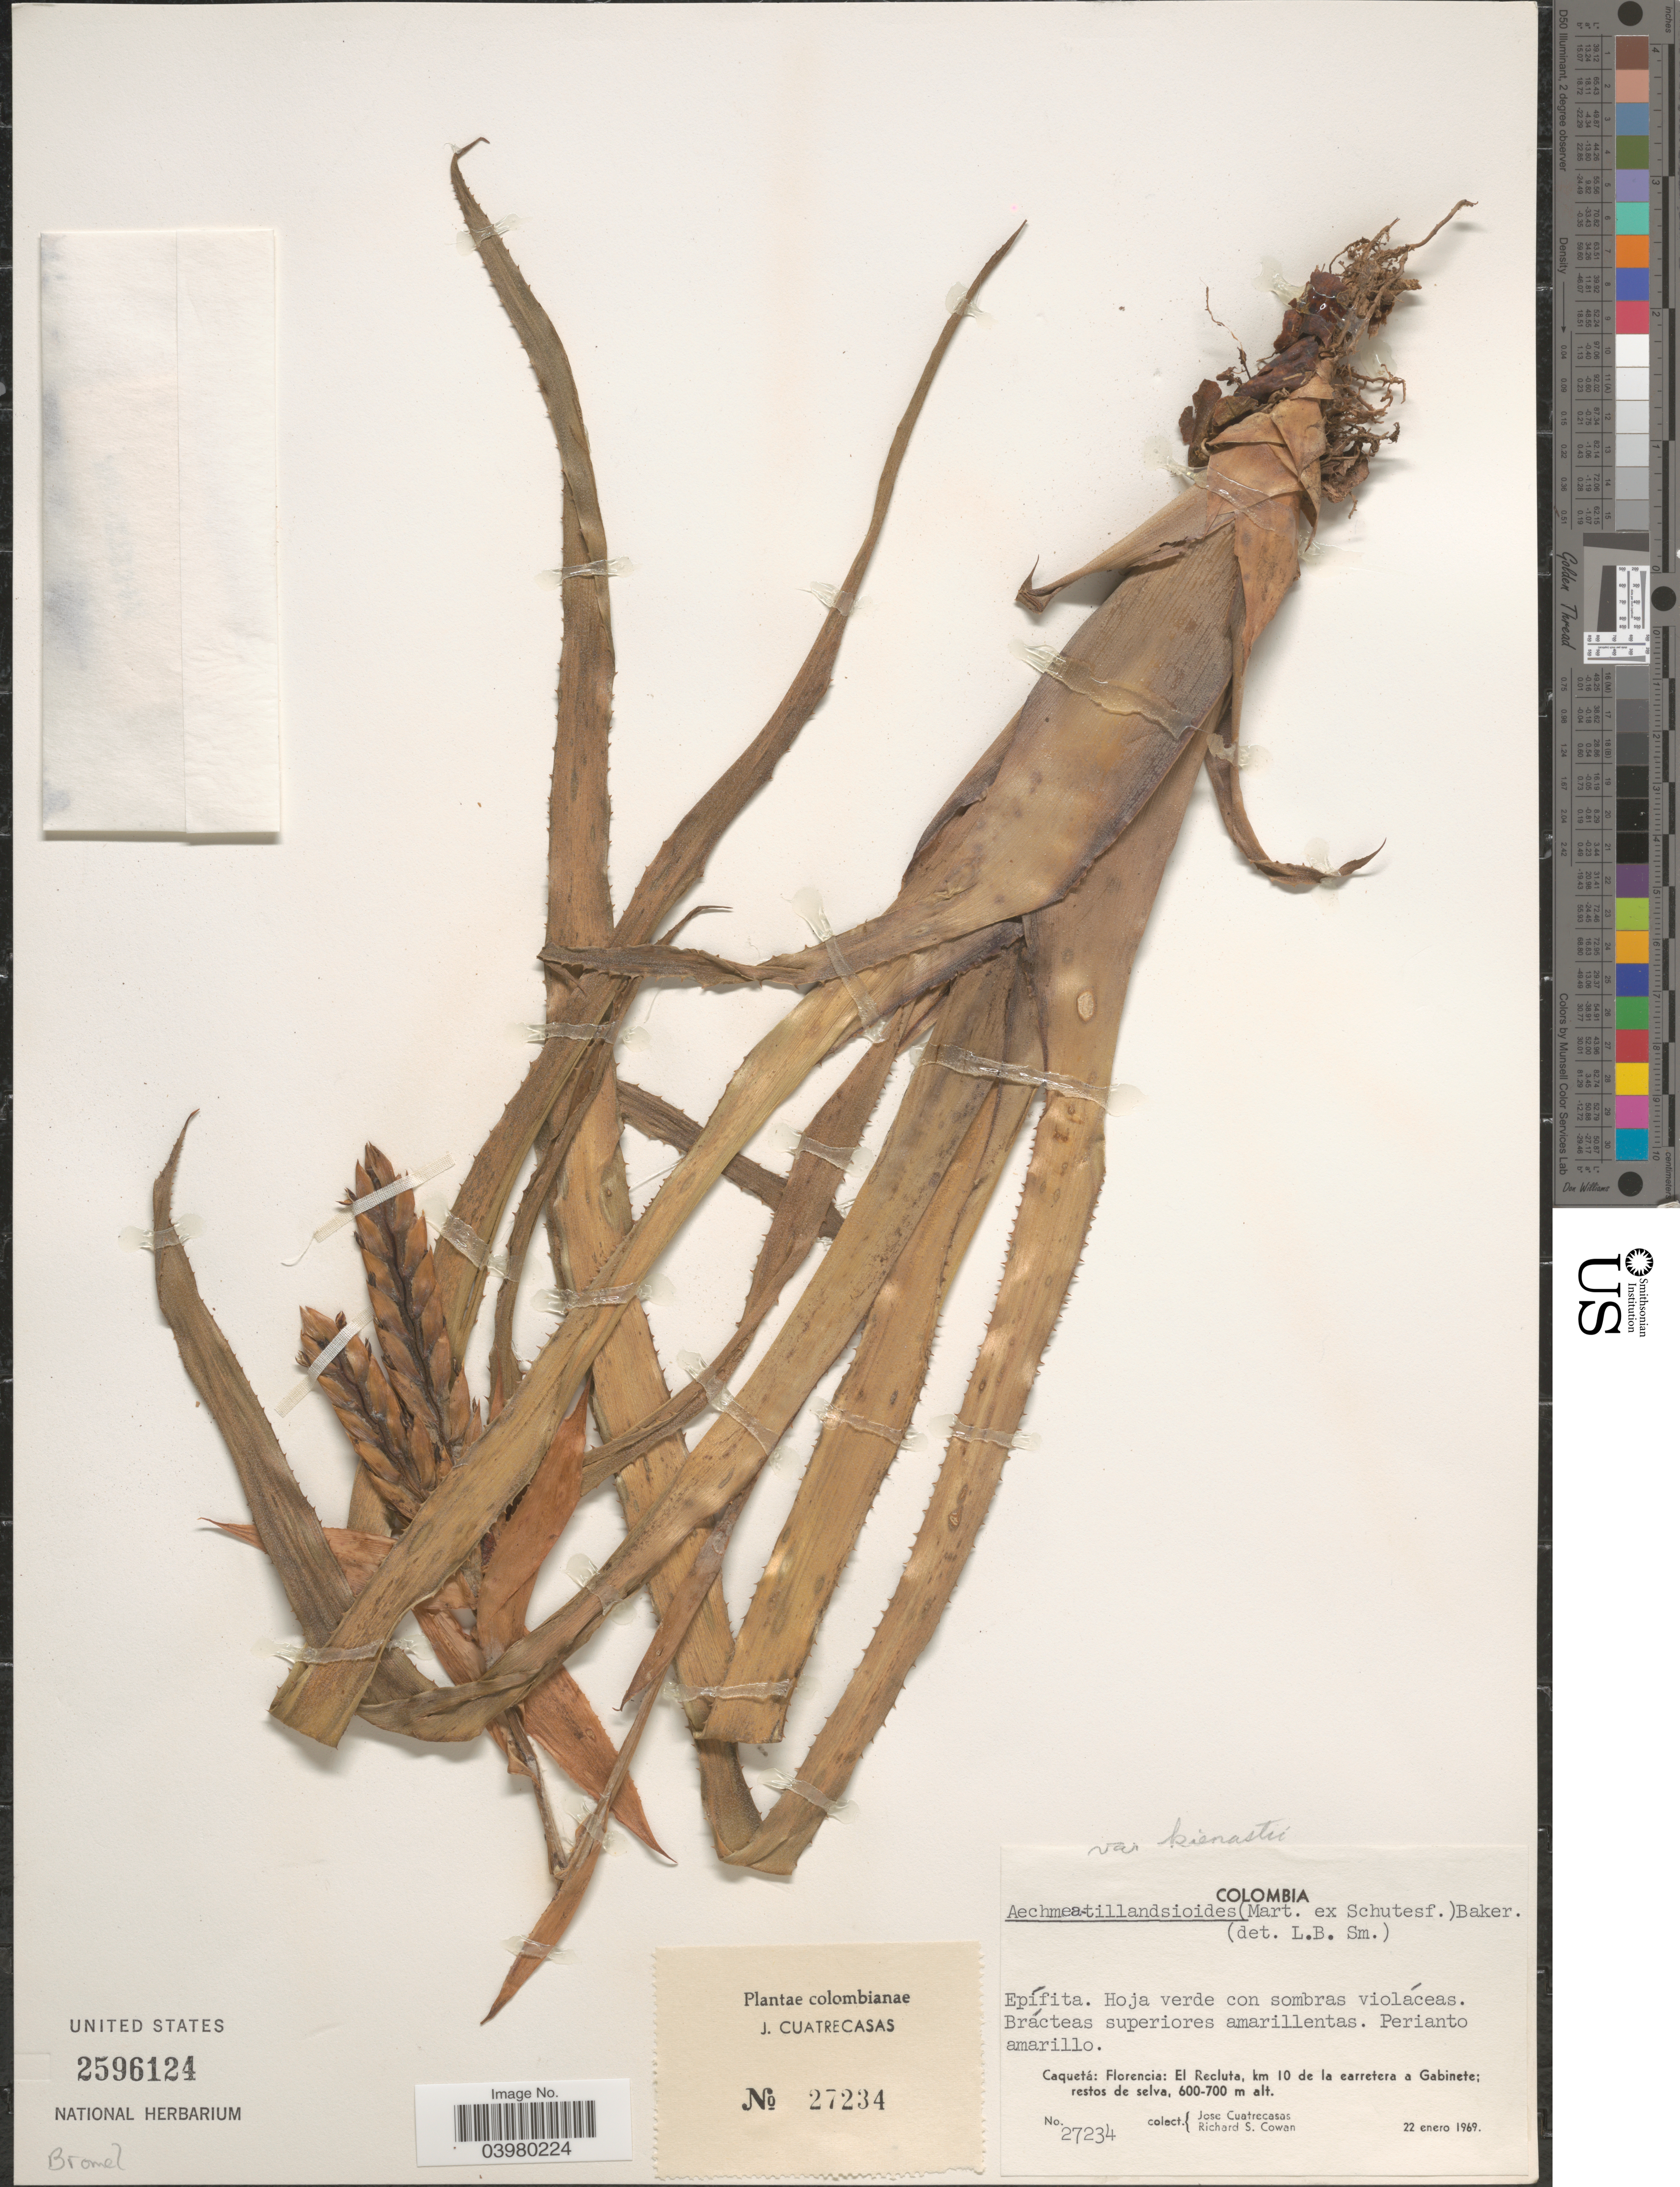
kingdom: Plantae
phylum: Tracheophyta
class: Liliopsida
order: Poales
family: Bromeliaceae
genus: Aechmea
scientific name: Aechmea tillandsioides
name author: (Mart. ex Schult. & Schult. f.) Baker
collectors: J. Cuatrecasas & R. S. Cowan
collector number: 27234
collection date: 1969-01-22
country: Colombia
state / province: Caquetá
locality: Florencia: El Recluta, km 10 de la carretera a Gabinete; restos de selva.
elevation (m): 600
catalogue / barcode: US 2596124